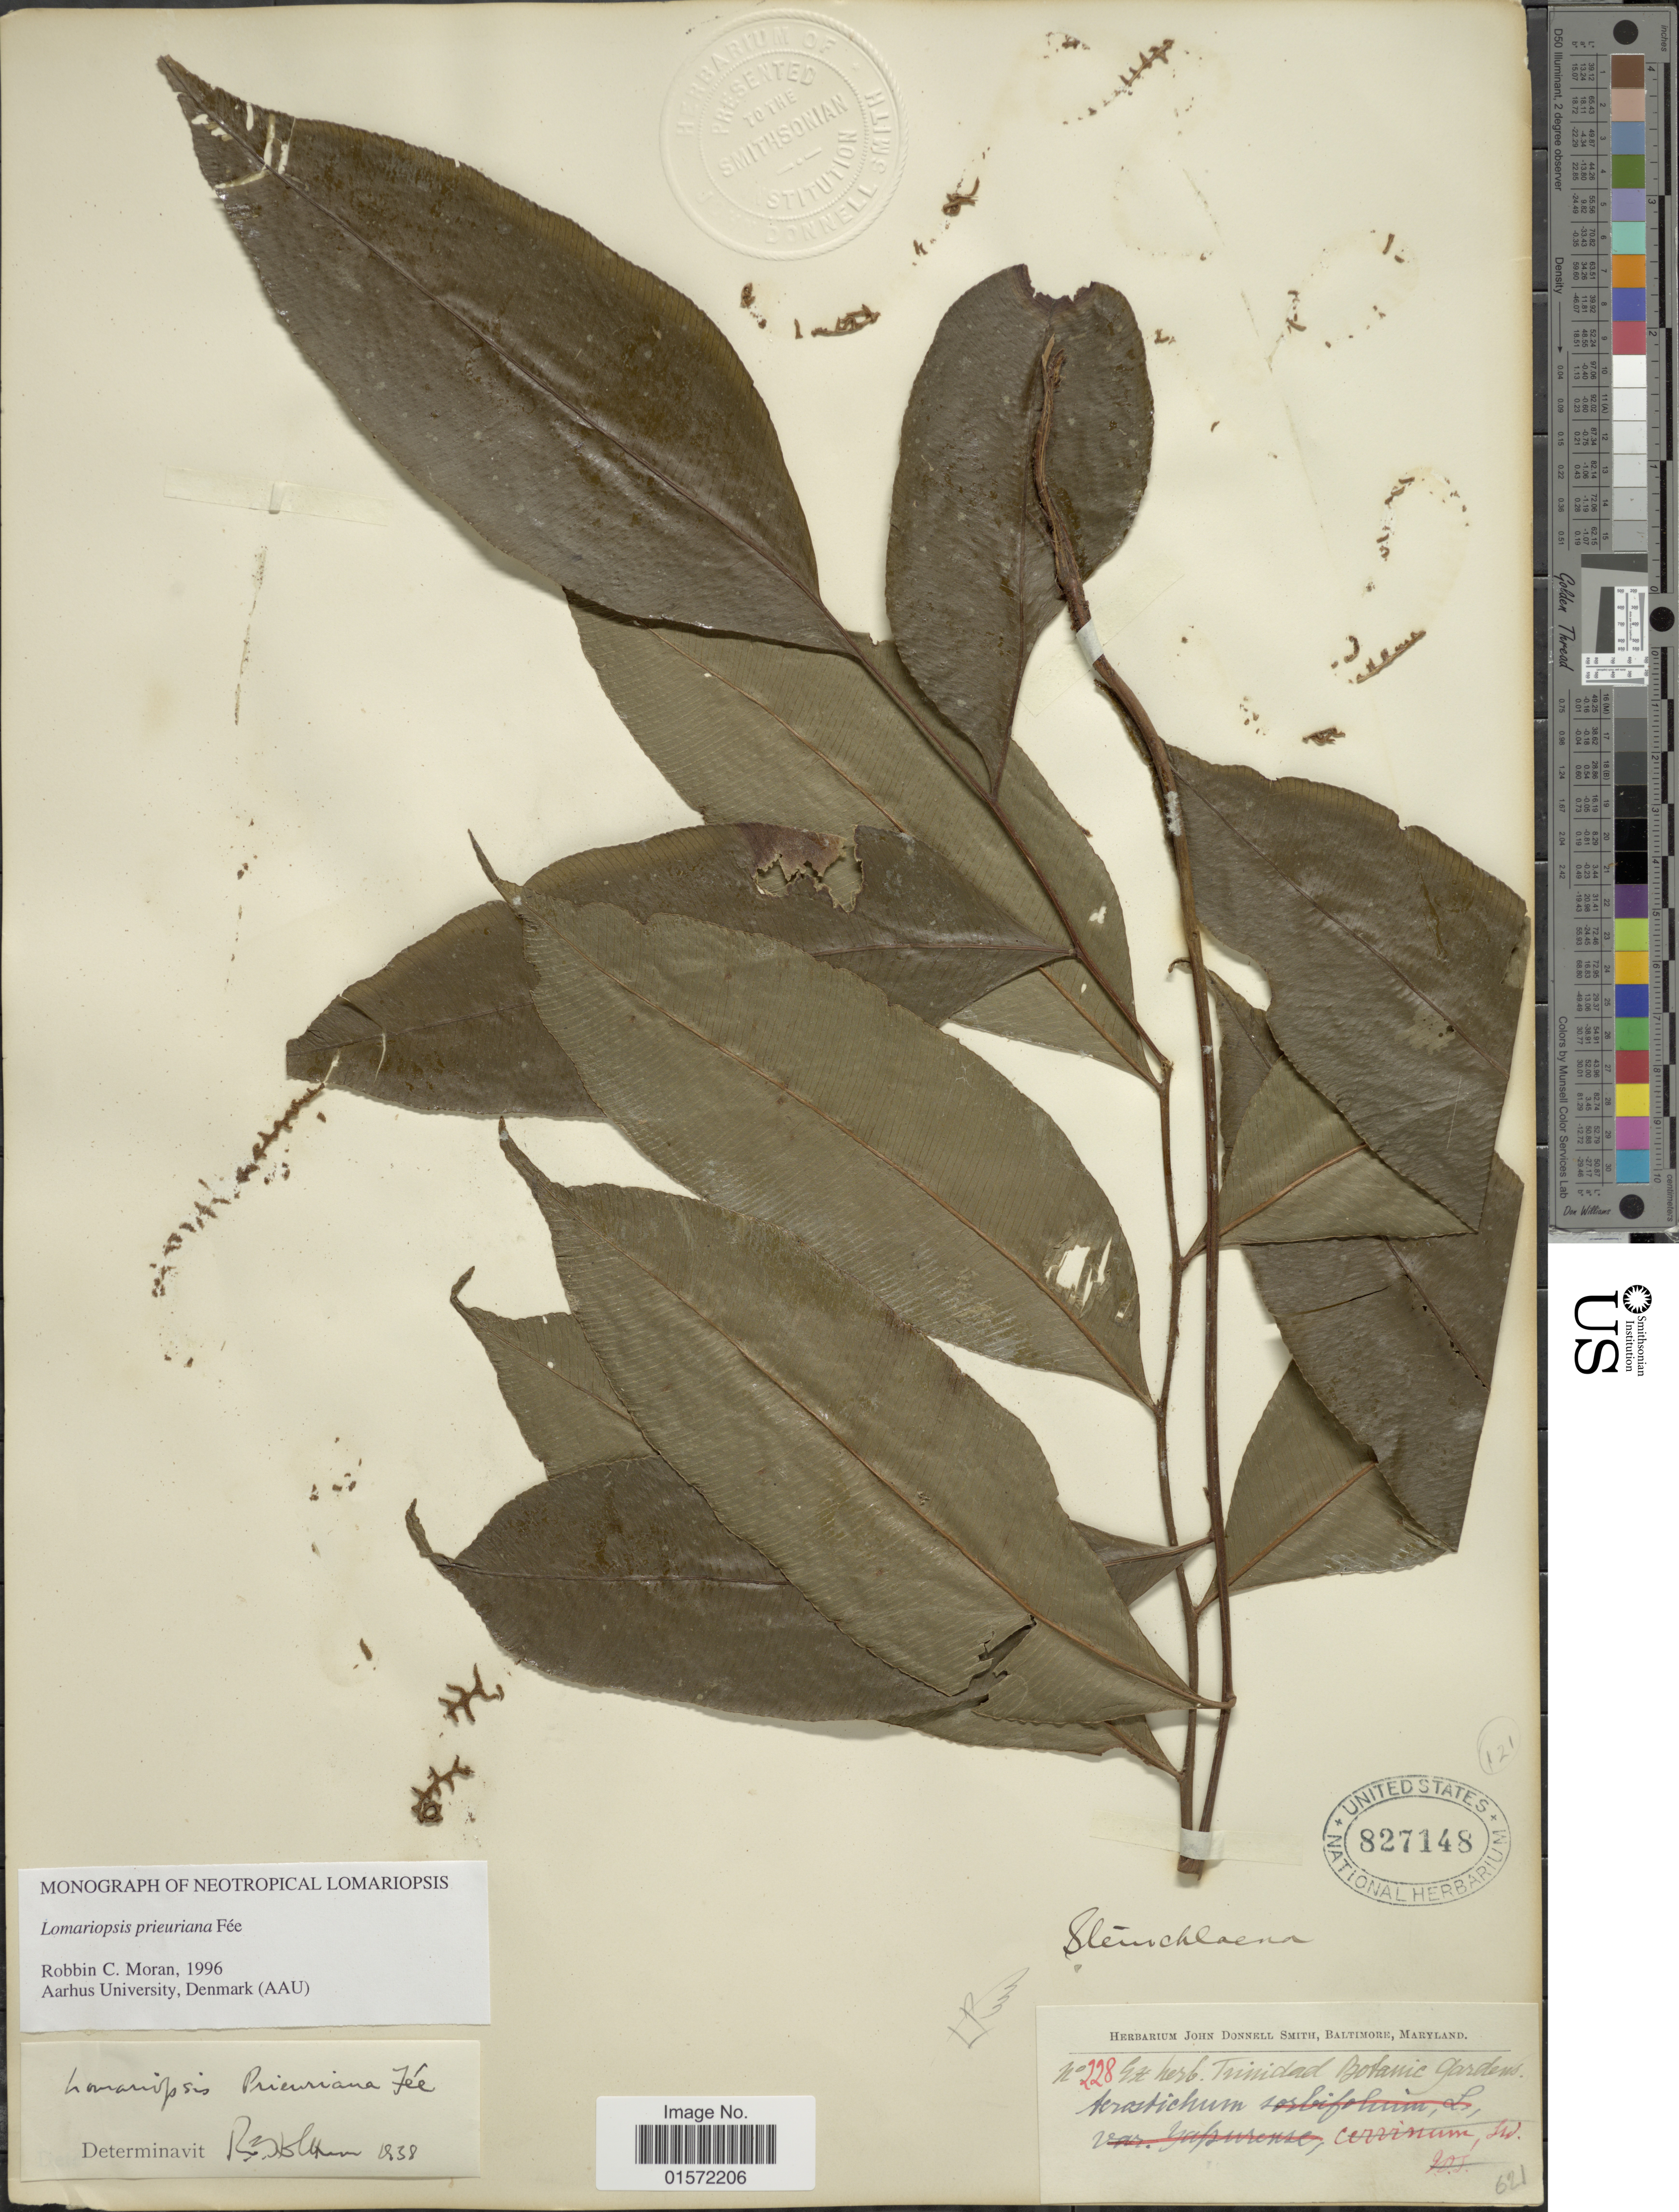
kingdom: Plantae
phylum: Tracheophyta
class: Polypodiopsida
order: Polypodiales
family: Lomariopsidaceae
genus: Lomariopsis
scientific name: Lomariopsis prieuriana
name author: Fée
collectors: ex herb. Bot. Gard. Trinidad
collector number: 228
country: Trinidad and Tobago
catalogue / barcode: US 827148